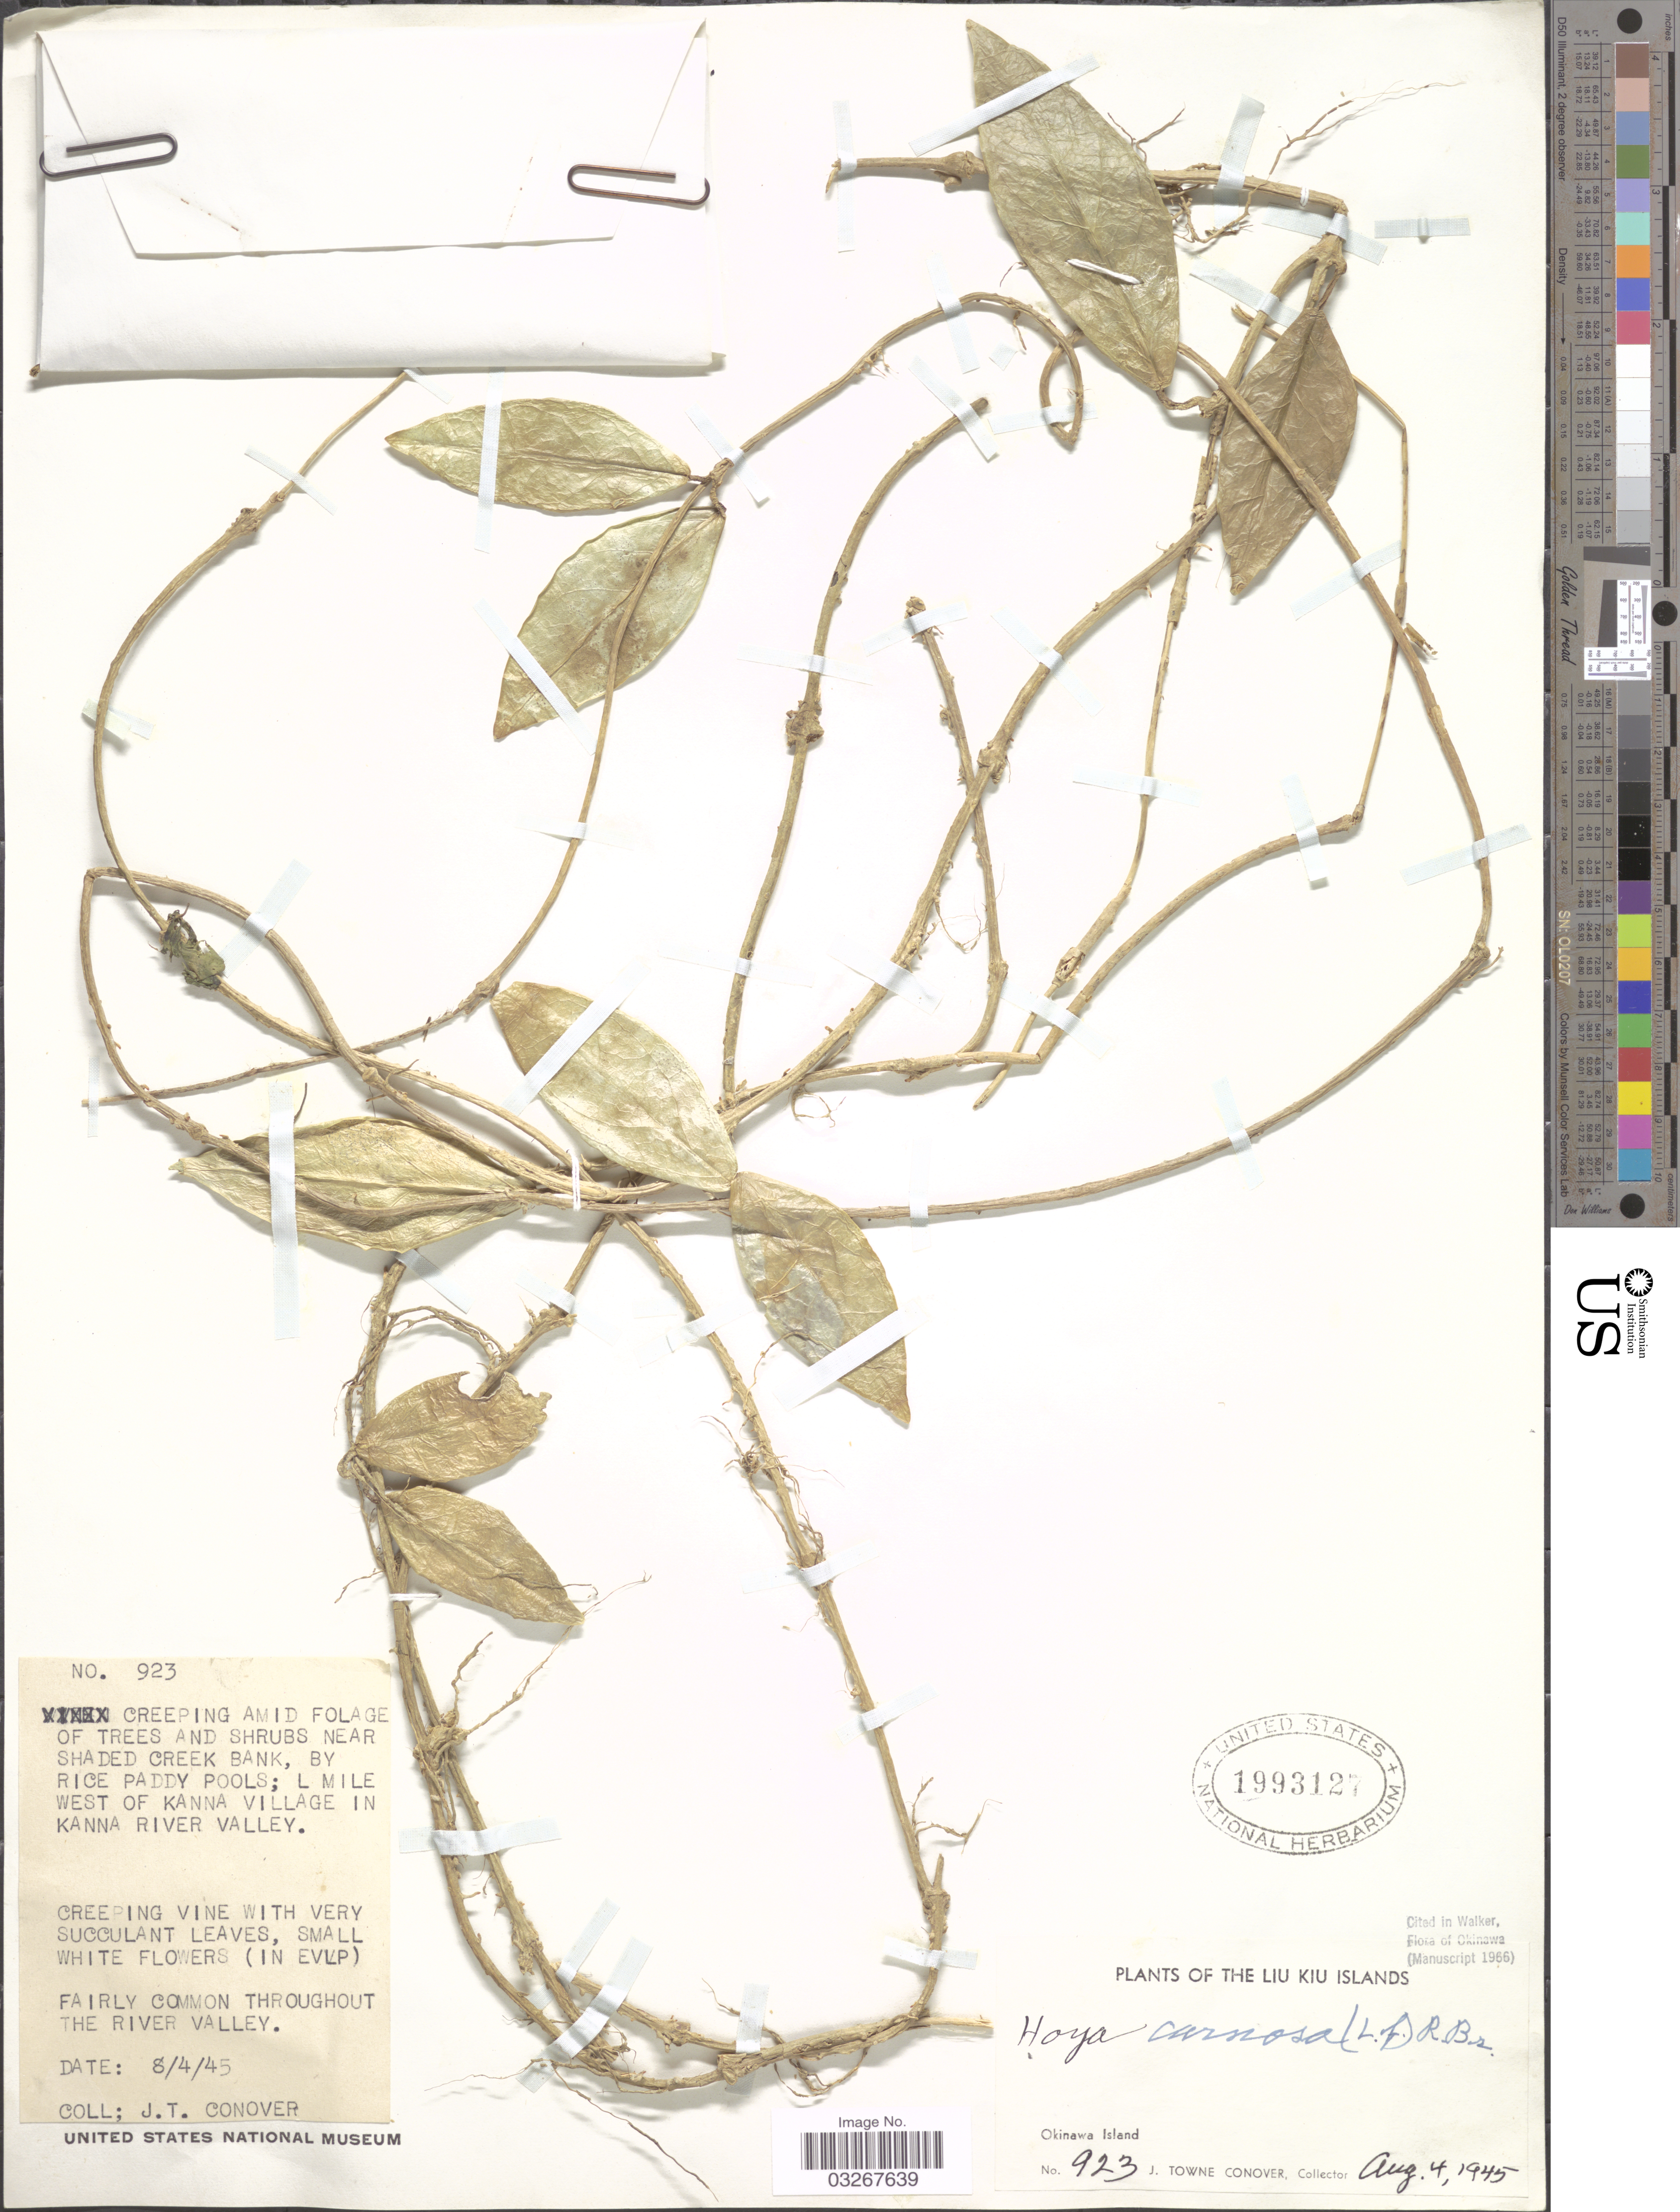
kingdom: Plantae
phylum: Tracheophyta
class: Magnoliopsida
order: Gentianales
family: Apocynaceae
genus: Hoya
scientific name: Hoya carnosa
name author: (L. f.) R. Br.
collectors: J. T. Conover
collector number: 923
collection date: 1945-08-04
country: Japan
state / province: Okinawa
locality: The Liu Kiu Islands, Okinawa Island, By rice paddy pools; L mile west of Kanna Village in Kanna River Valley.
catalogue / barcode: US 1993127